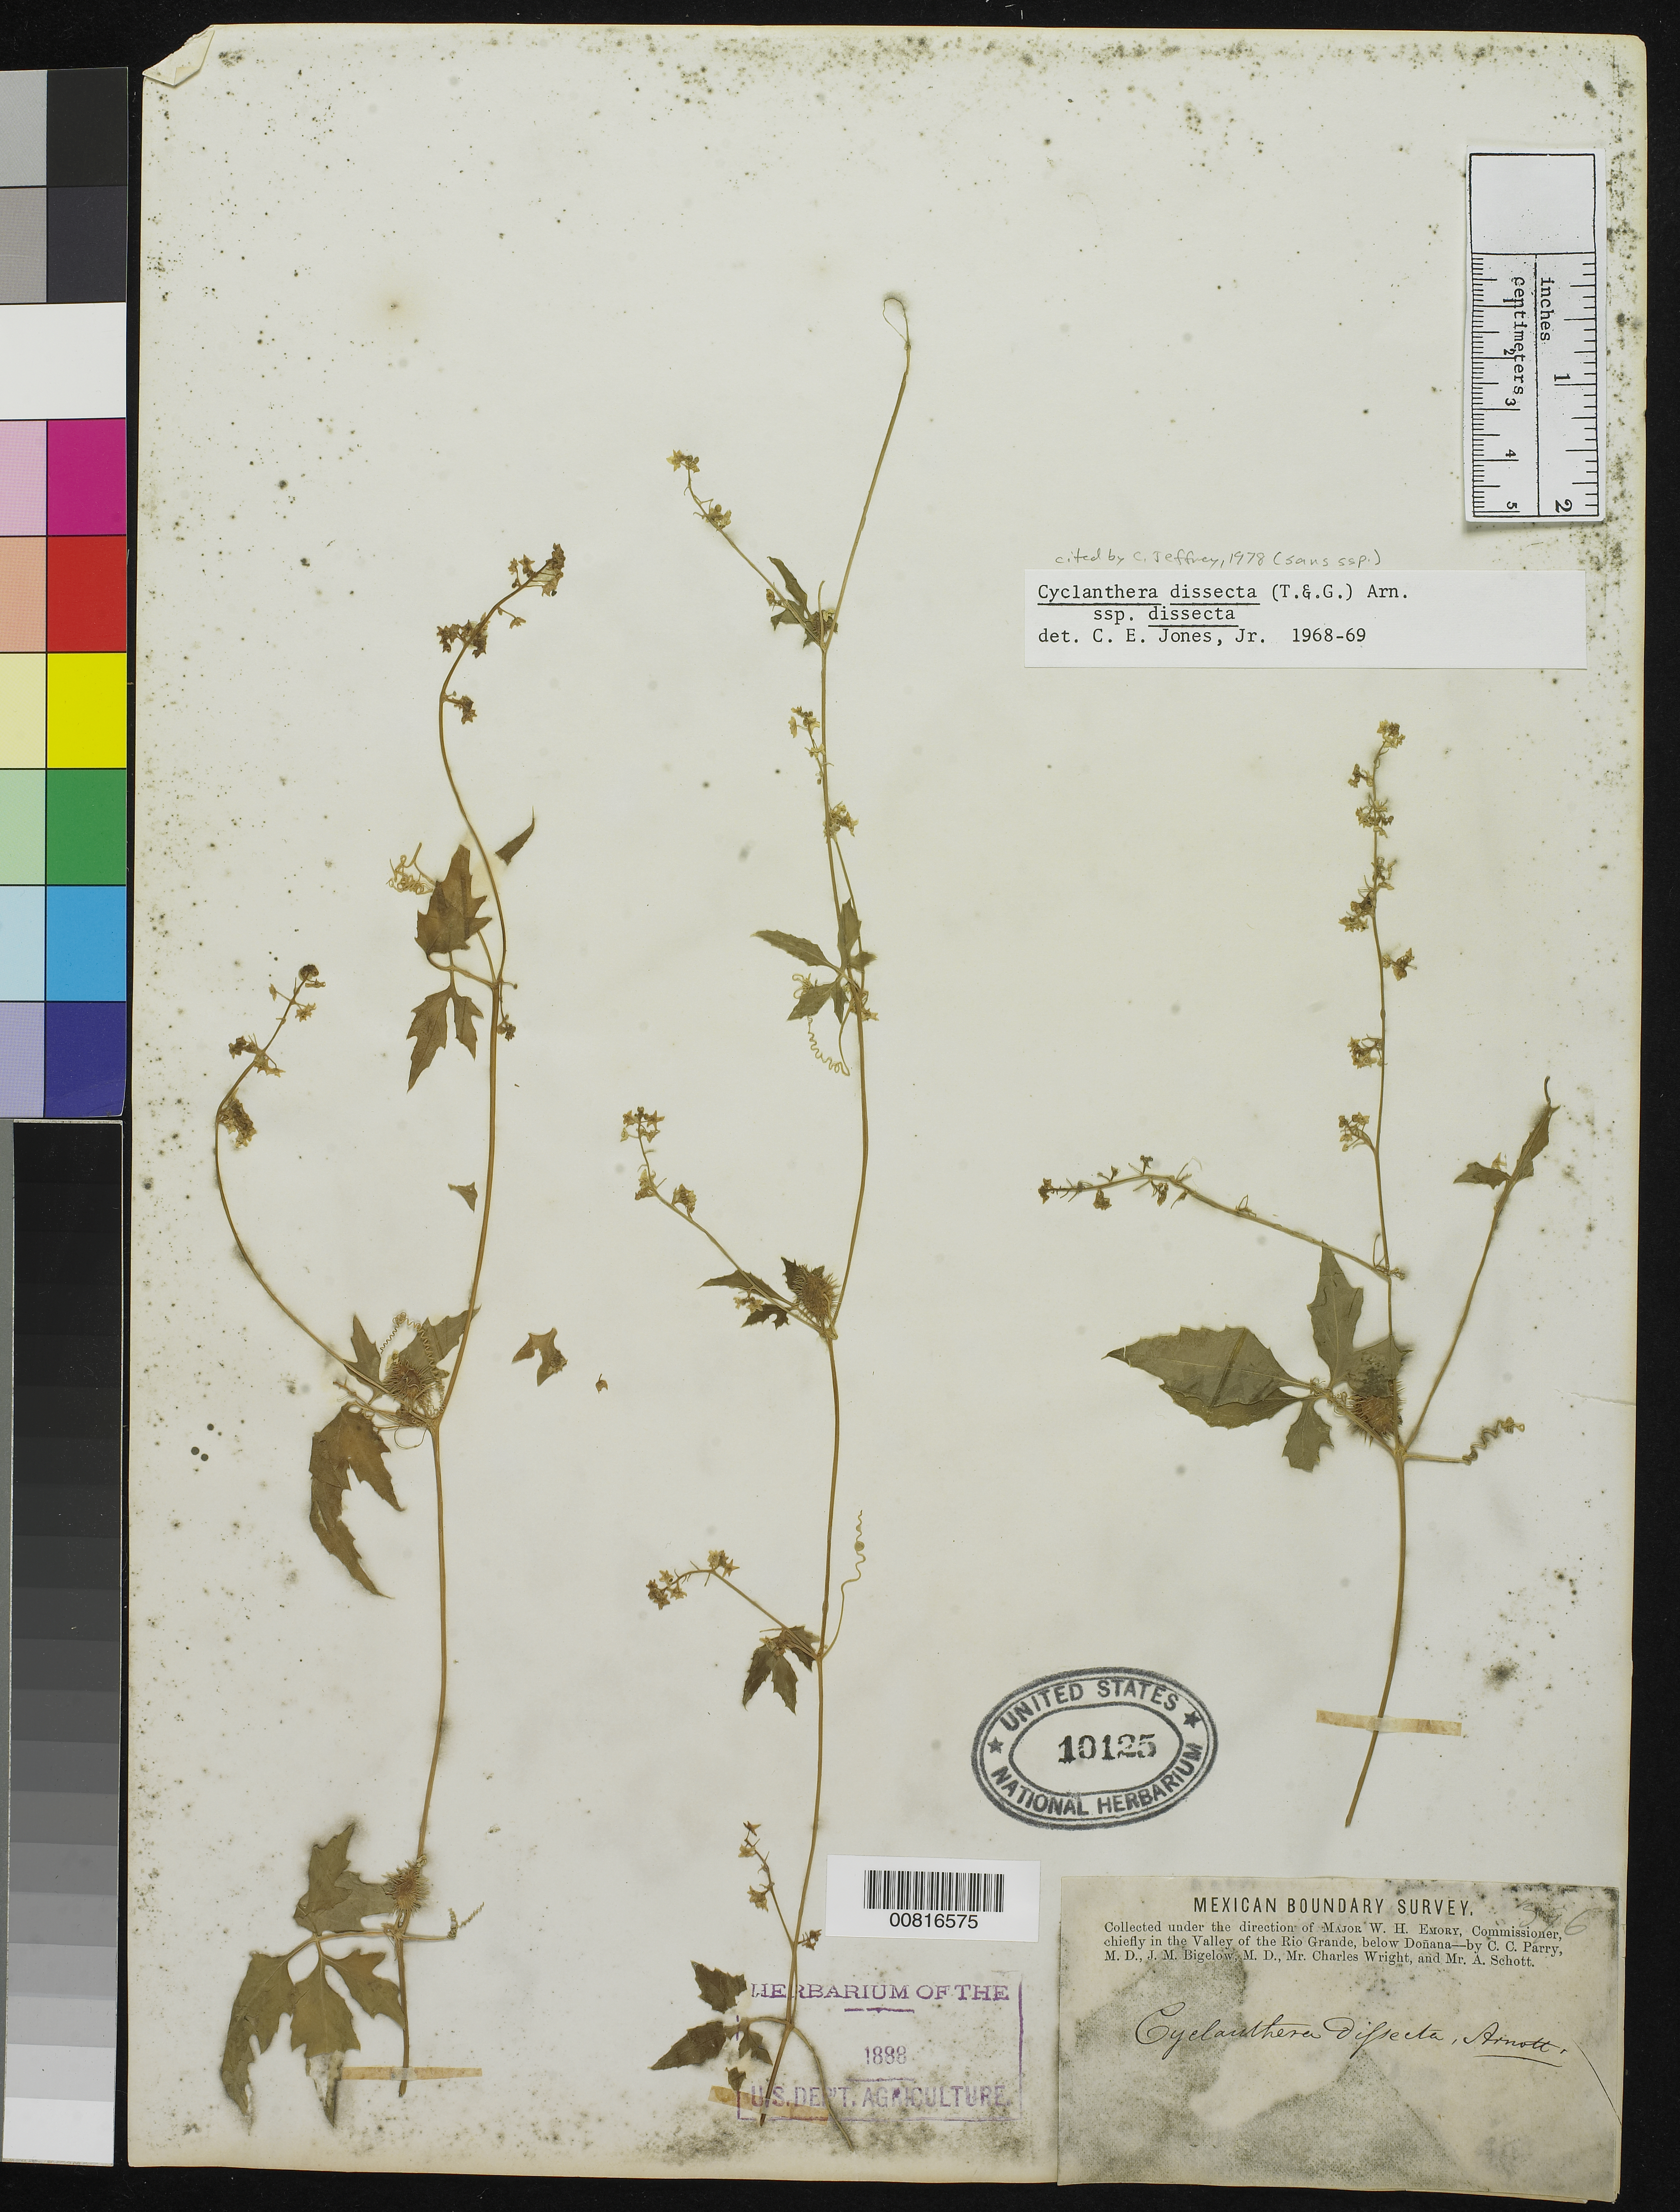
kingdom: Plantae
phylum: Tracheophyta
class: Magnoliopsida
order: Cucurbitales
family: Cucurbitaceae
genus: Cyclanthera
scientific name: Cyclanthera dissecta subsp. dissecta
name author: (Torr. & A. Gray) Arn.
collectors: C. C. Parry, J. M. Bigelow, C. Wright & A. C. V. Schott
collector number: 396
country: United States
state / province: New Mexico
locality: Valley of the Rio Grande, below Doñana, New Mexico.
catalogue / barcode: US 10125